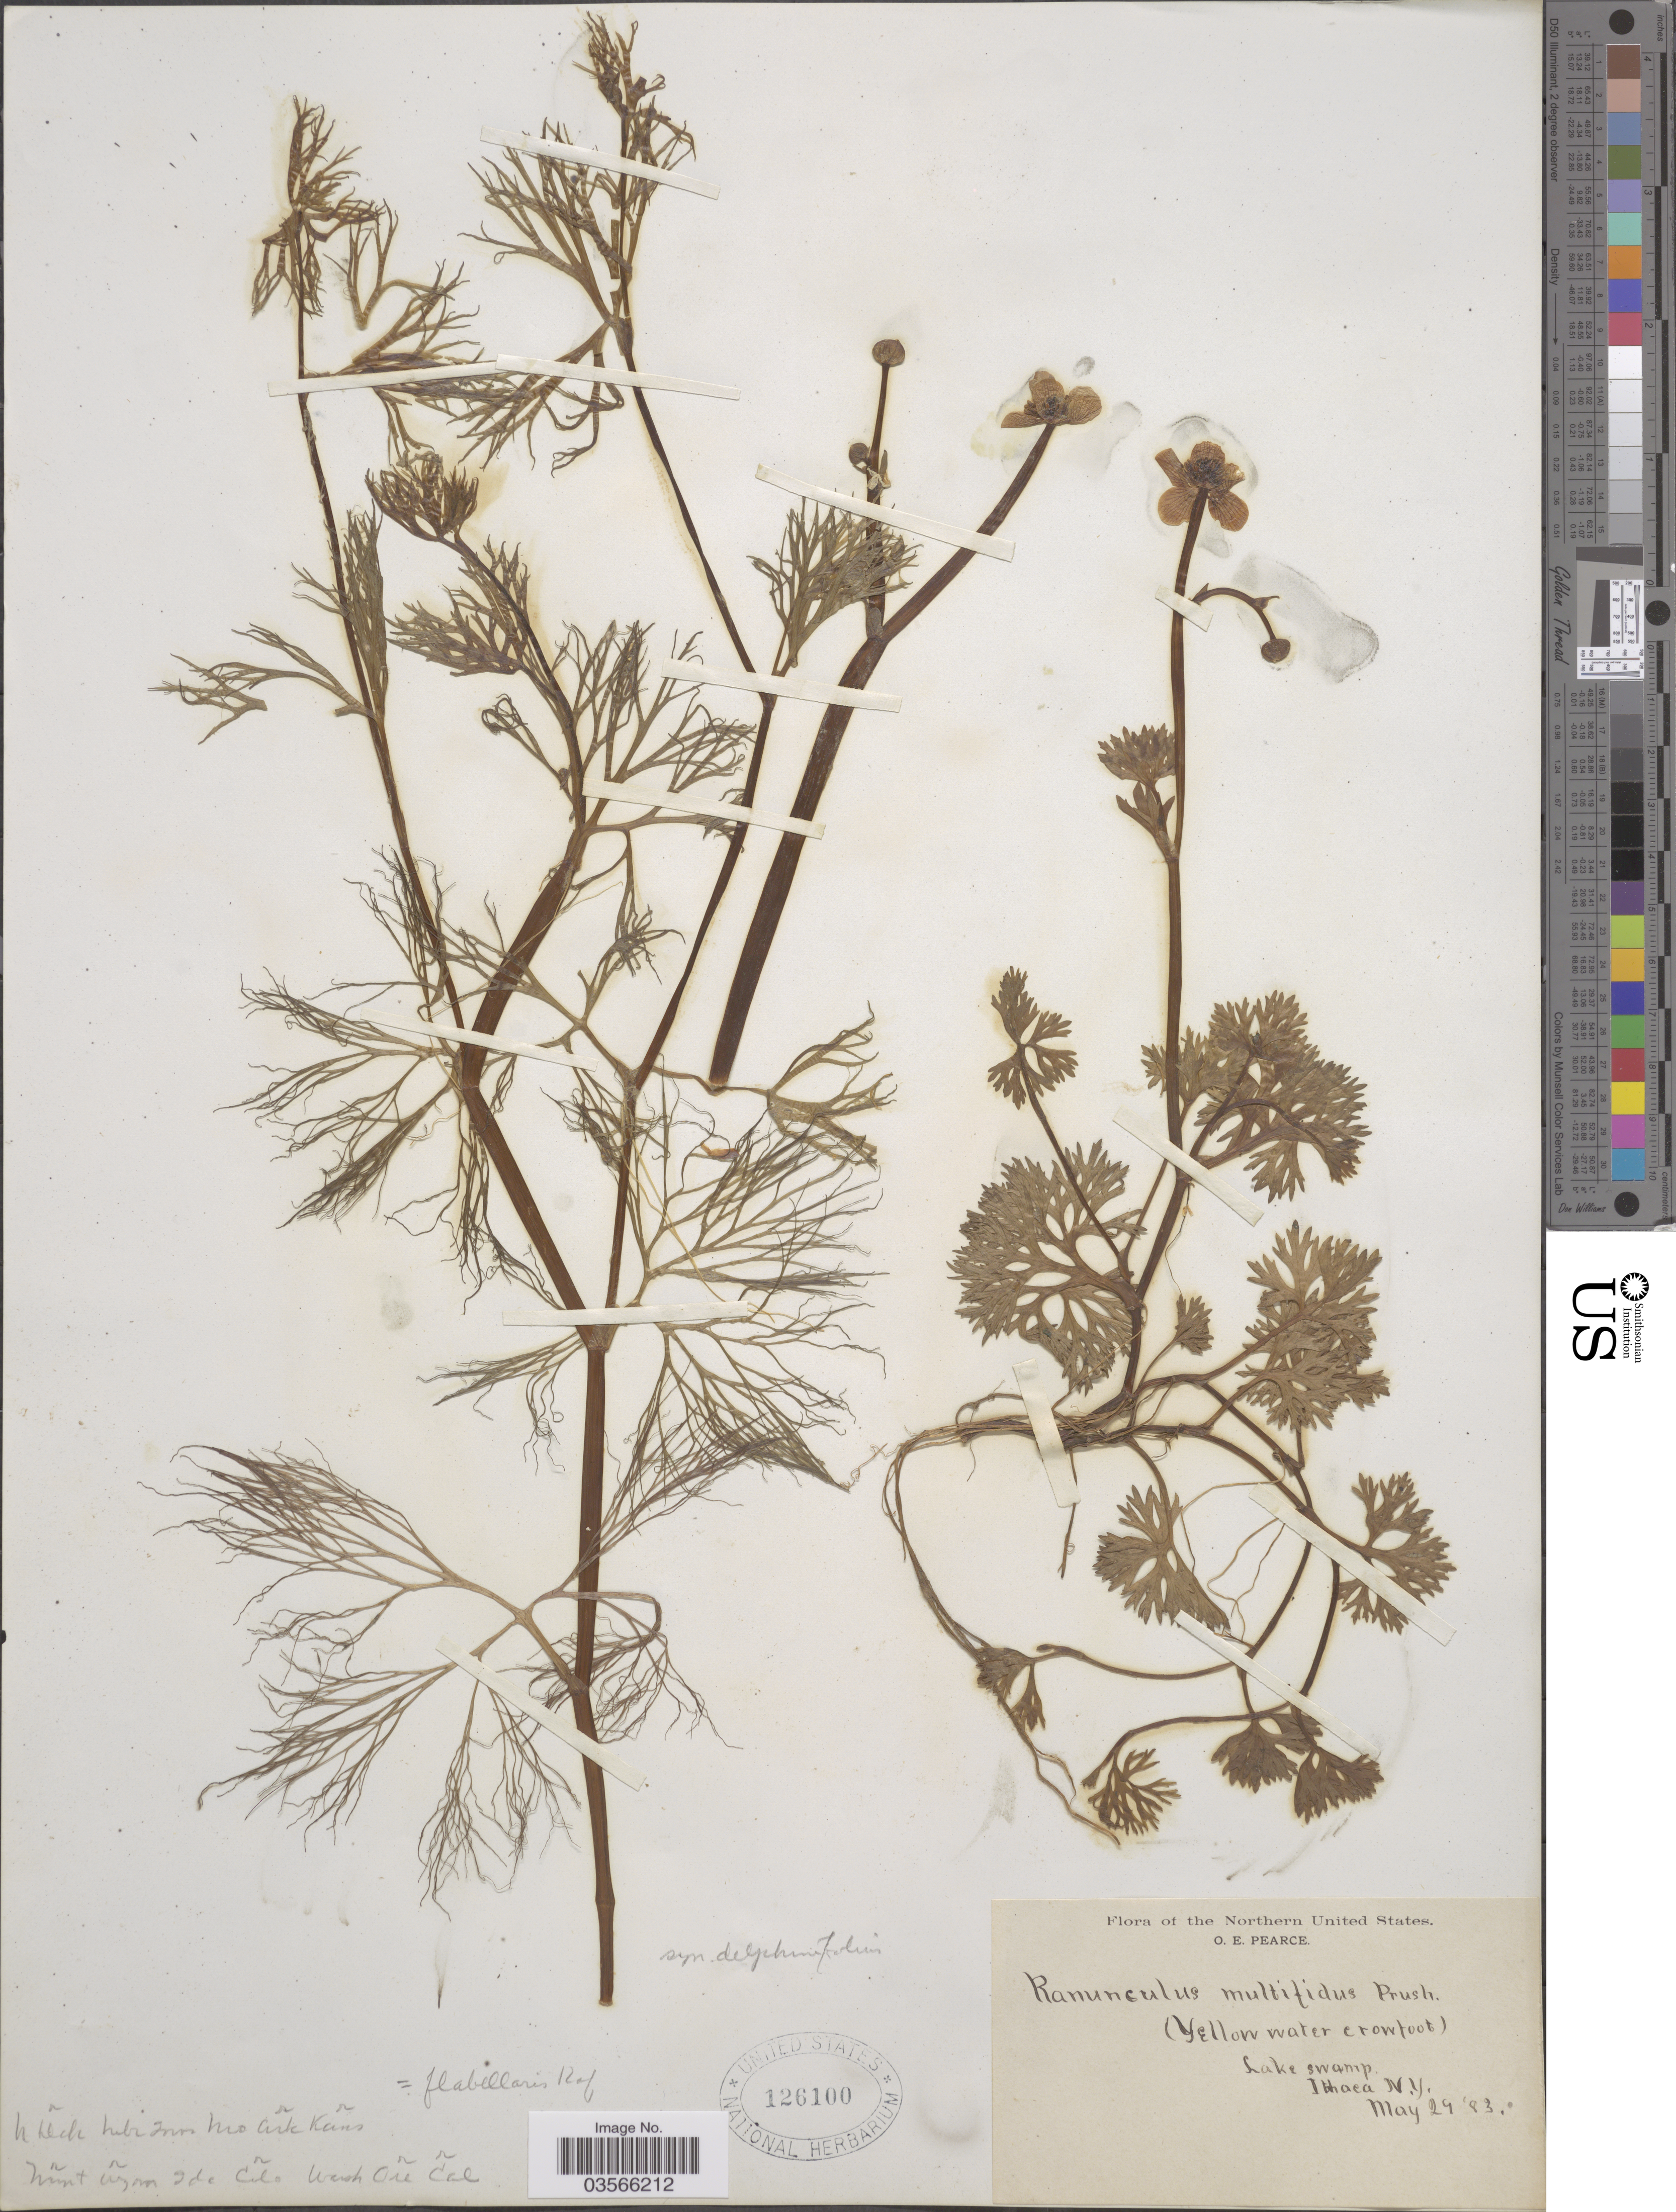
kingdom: Plantae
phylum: Tracheophyta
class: Magnoliopsida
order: Ranunculales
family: Ranunculaceae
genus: Ranunculus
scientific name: Ranunculus flabellaris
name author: Raf.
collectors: O. E. Pearce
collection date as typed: Transcribed d/m/y: 29/5/83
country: United States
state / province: New York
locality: Northern United States. Lake swamp. Ithaca.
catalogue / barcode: US 126100